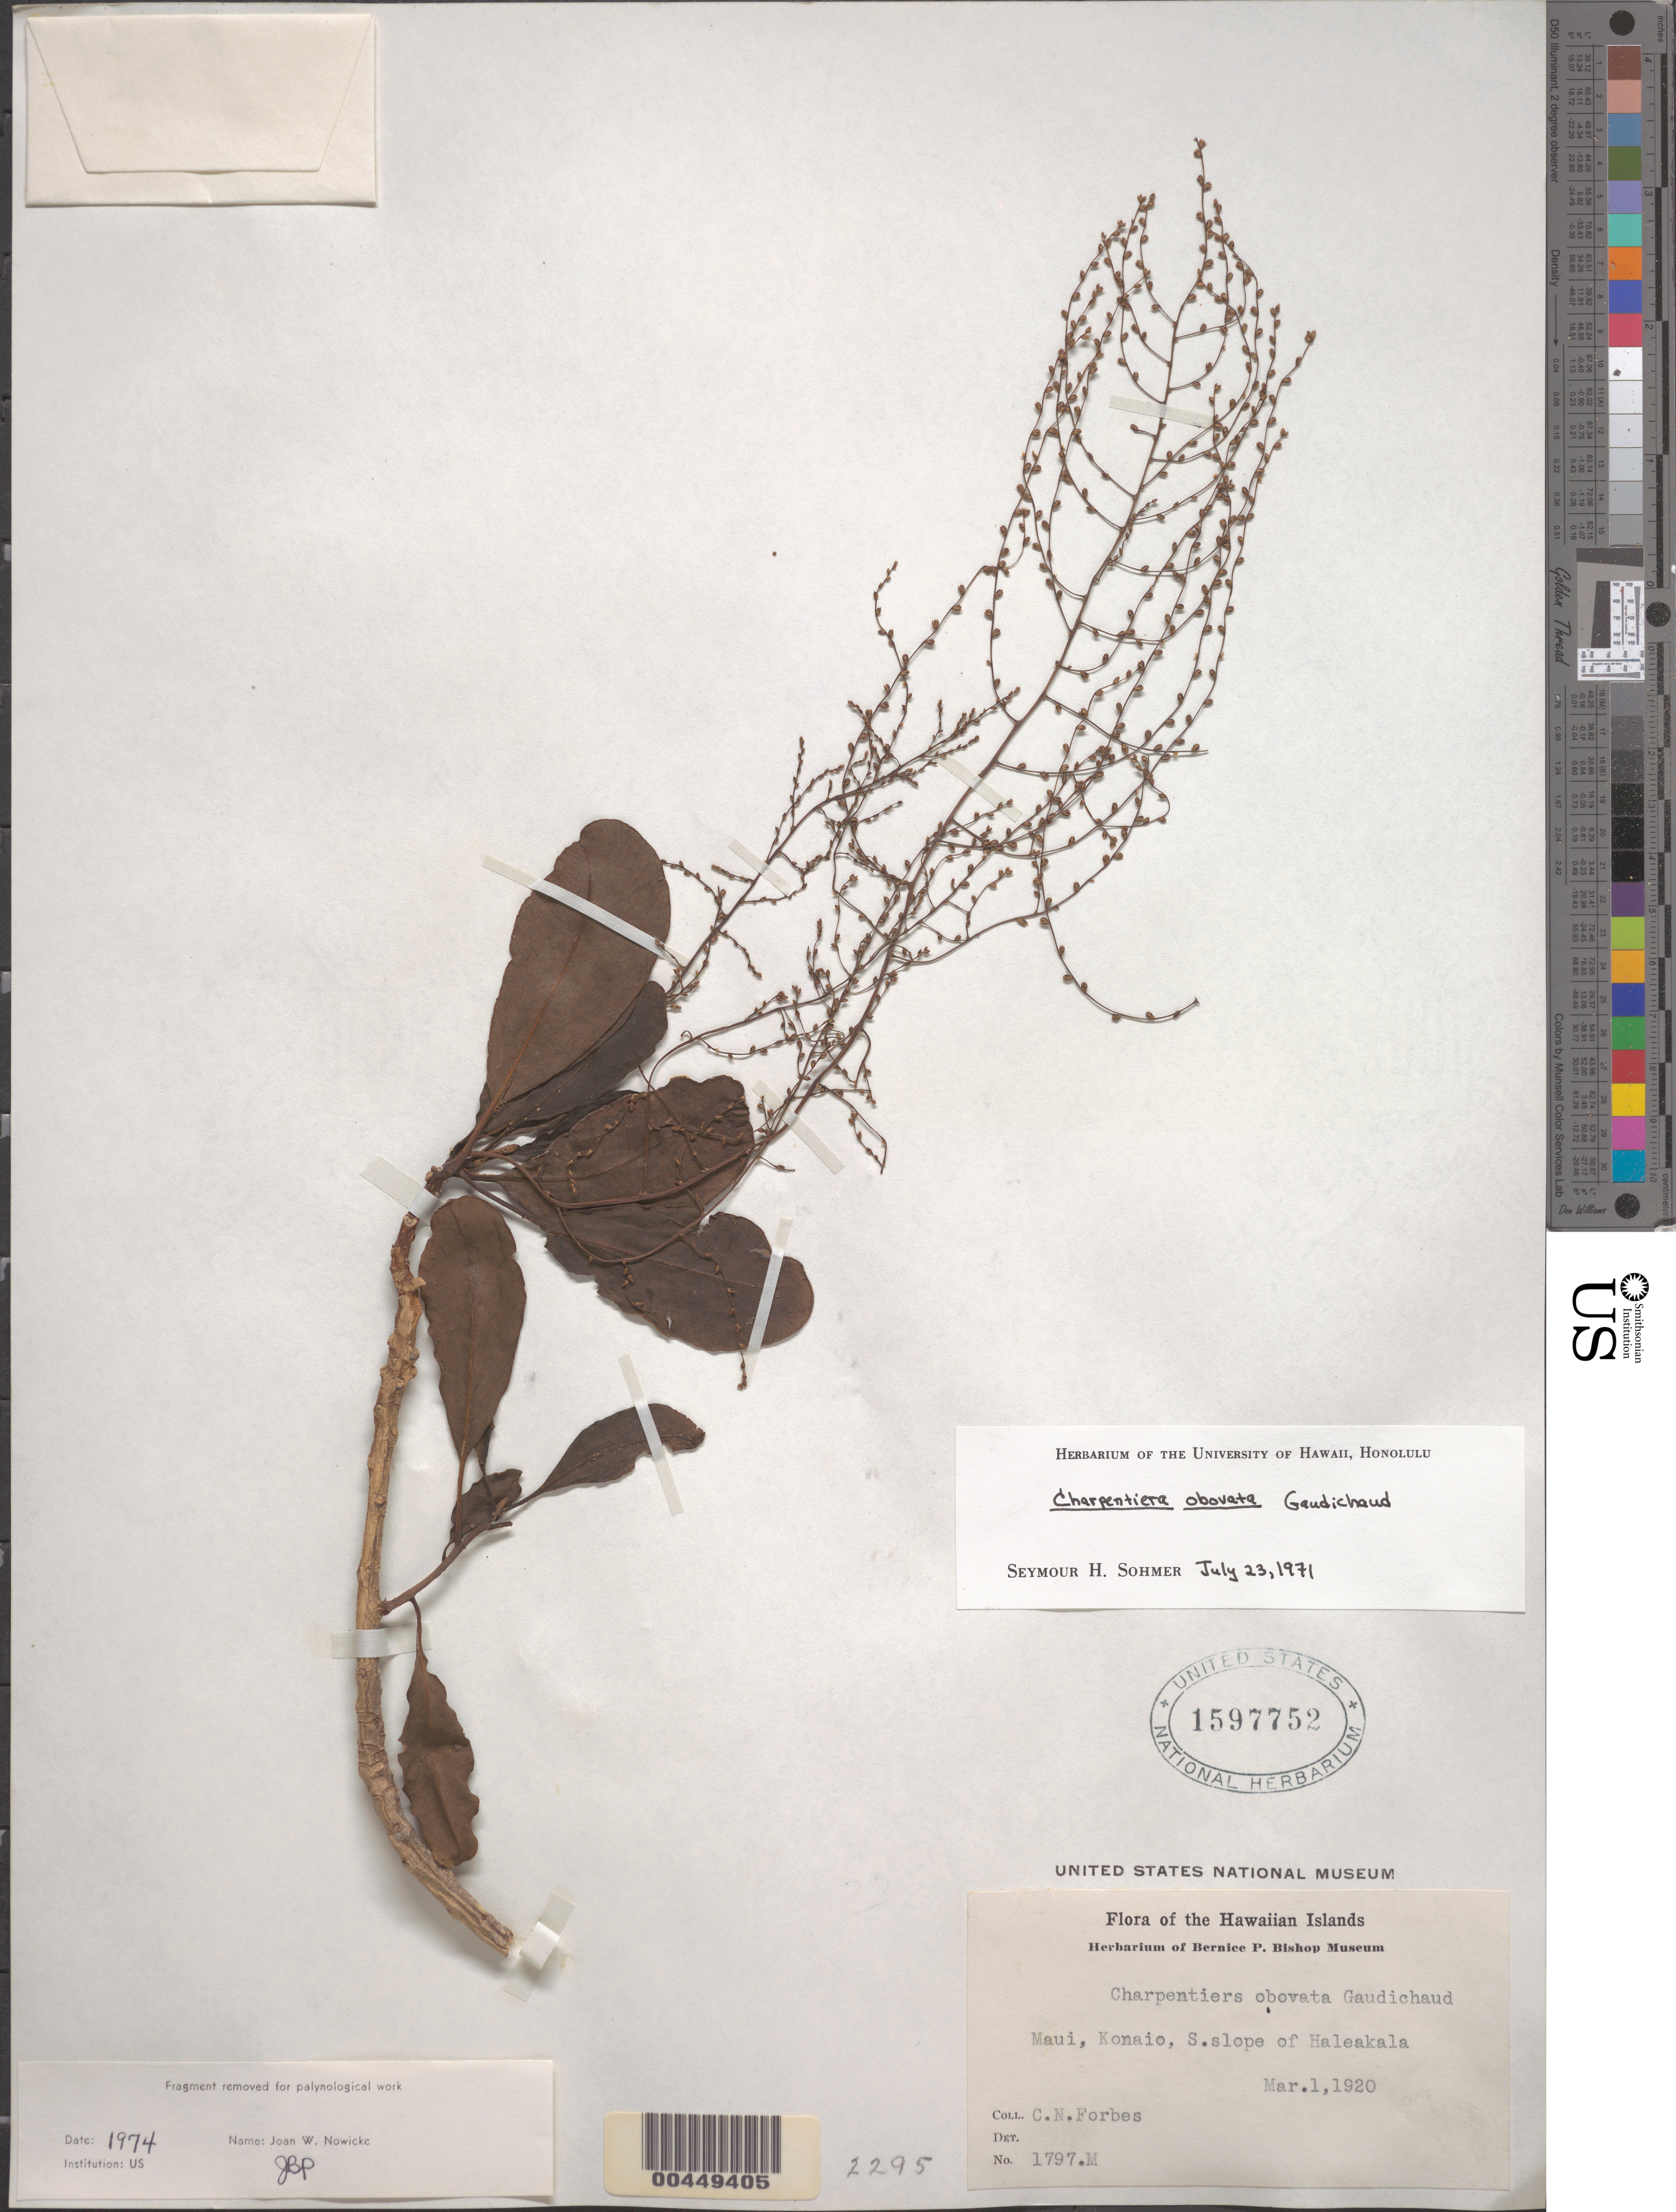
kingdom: Plantae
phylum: Tracheophyta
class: Magnoliopsida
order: Caryophyllales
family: Amaranthaceae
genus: Charpentiera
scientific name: Charpentiera obovata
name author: Gaudich.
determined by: Sohmer, S. H.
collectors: C. N. Forbes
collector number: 1797.M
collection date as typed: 1 Mar 1920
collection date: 1920-03-01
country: United States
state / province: Hawaii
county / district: Maui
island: Maui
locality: Konaio, S slope of Haleakala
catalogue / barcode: US 1597752